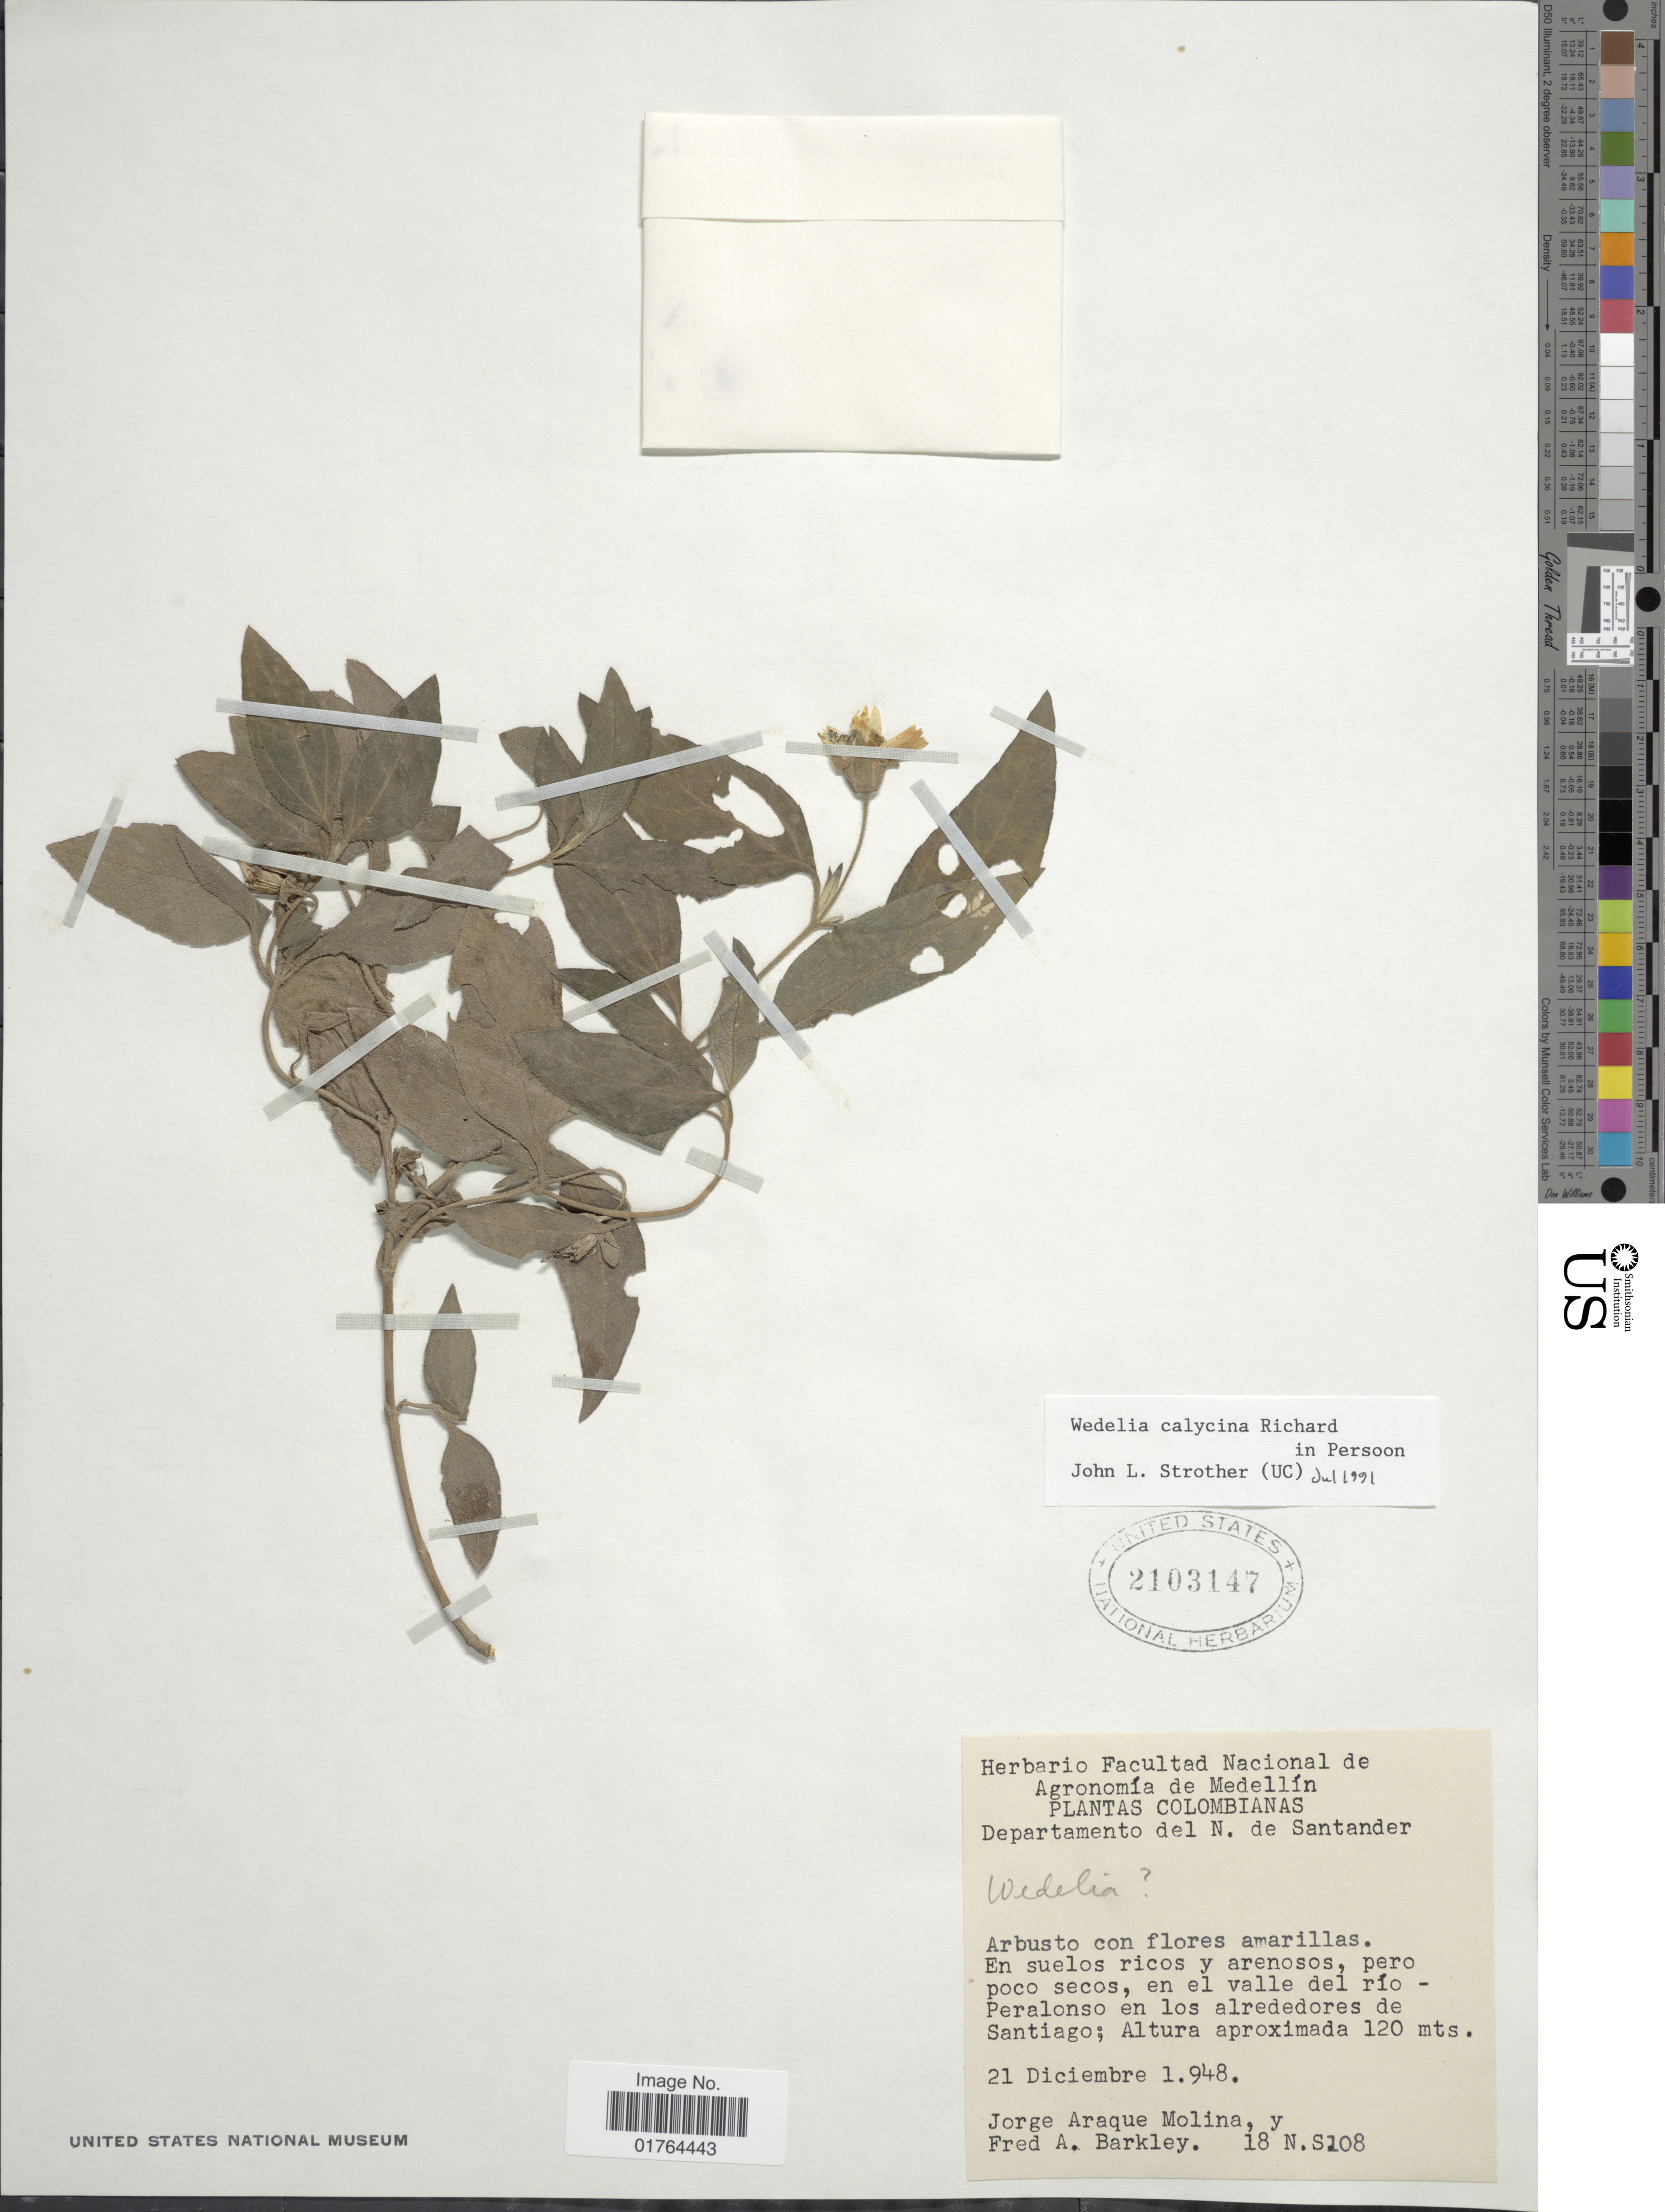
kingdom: Plantae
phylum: Tracheophyta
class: Magnoliopsida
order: Asterales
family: Asteraceae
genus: Wedelia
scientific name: Wedelia calycina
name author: Rich.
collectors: J. Araque Molina & F. A. Barkley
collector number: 18N.S.108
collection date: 1948-12-21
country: Colombia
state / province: Norte de Santander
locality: Departamento del N. de Santander, en el valle del rio- Peralonso en los alrededores de Santiago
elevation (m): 120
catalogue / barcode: US 2103147